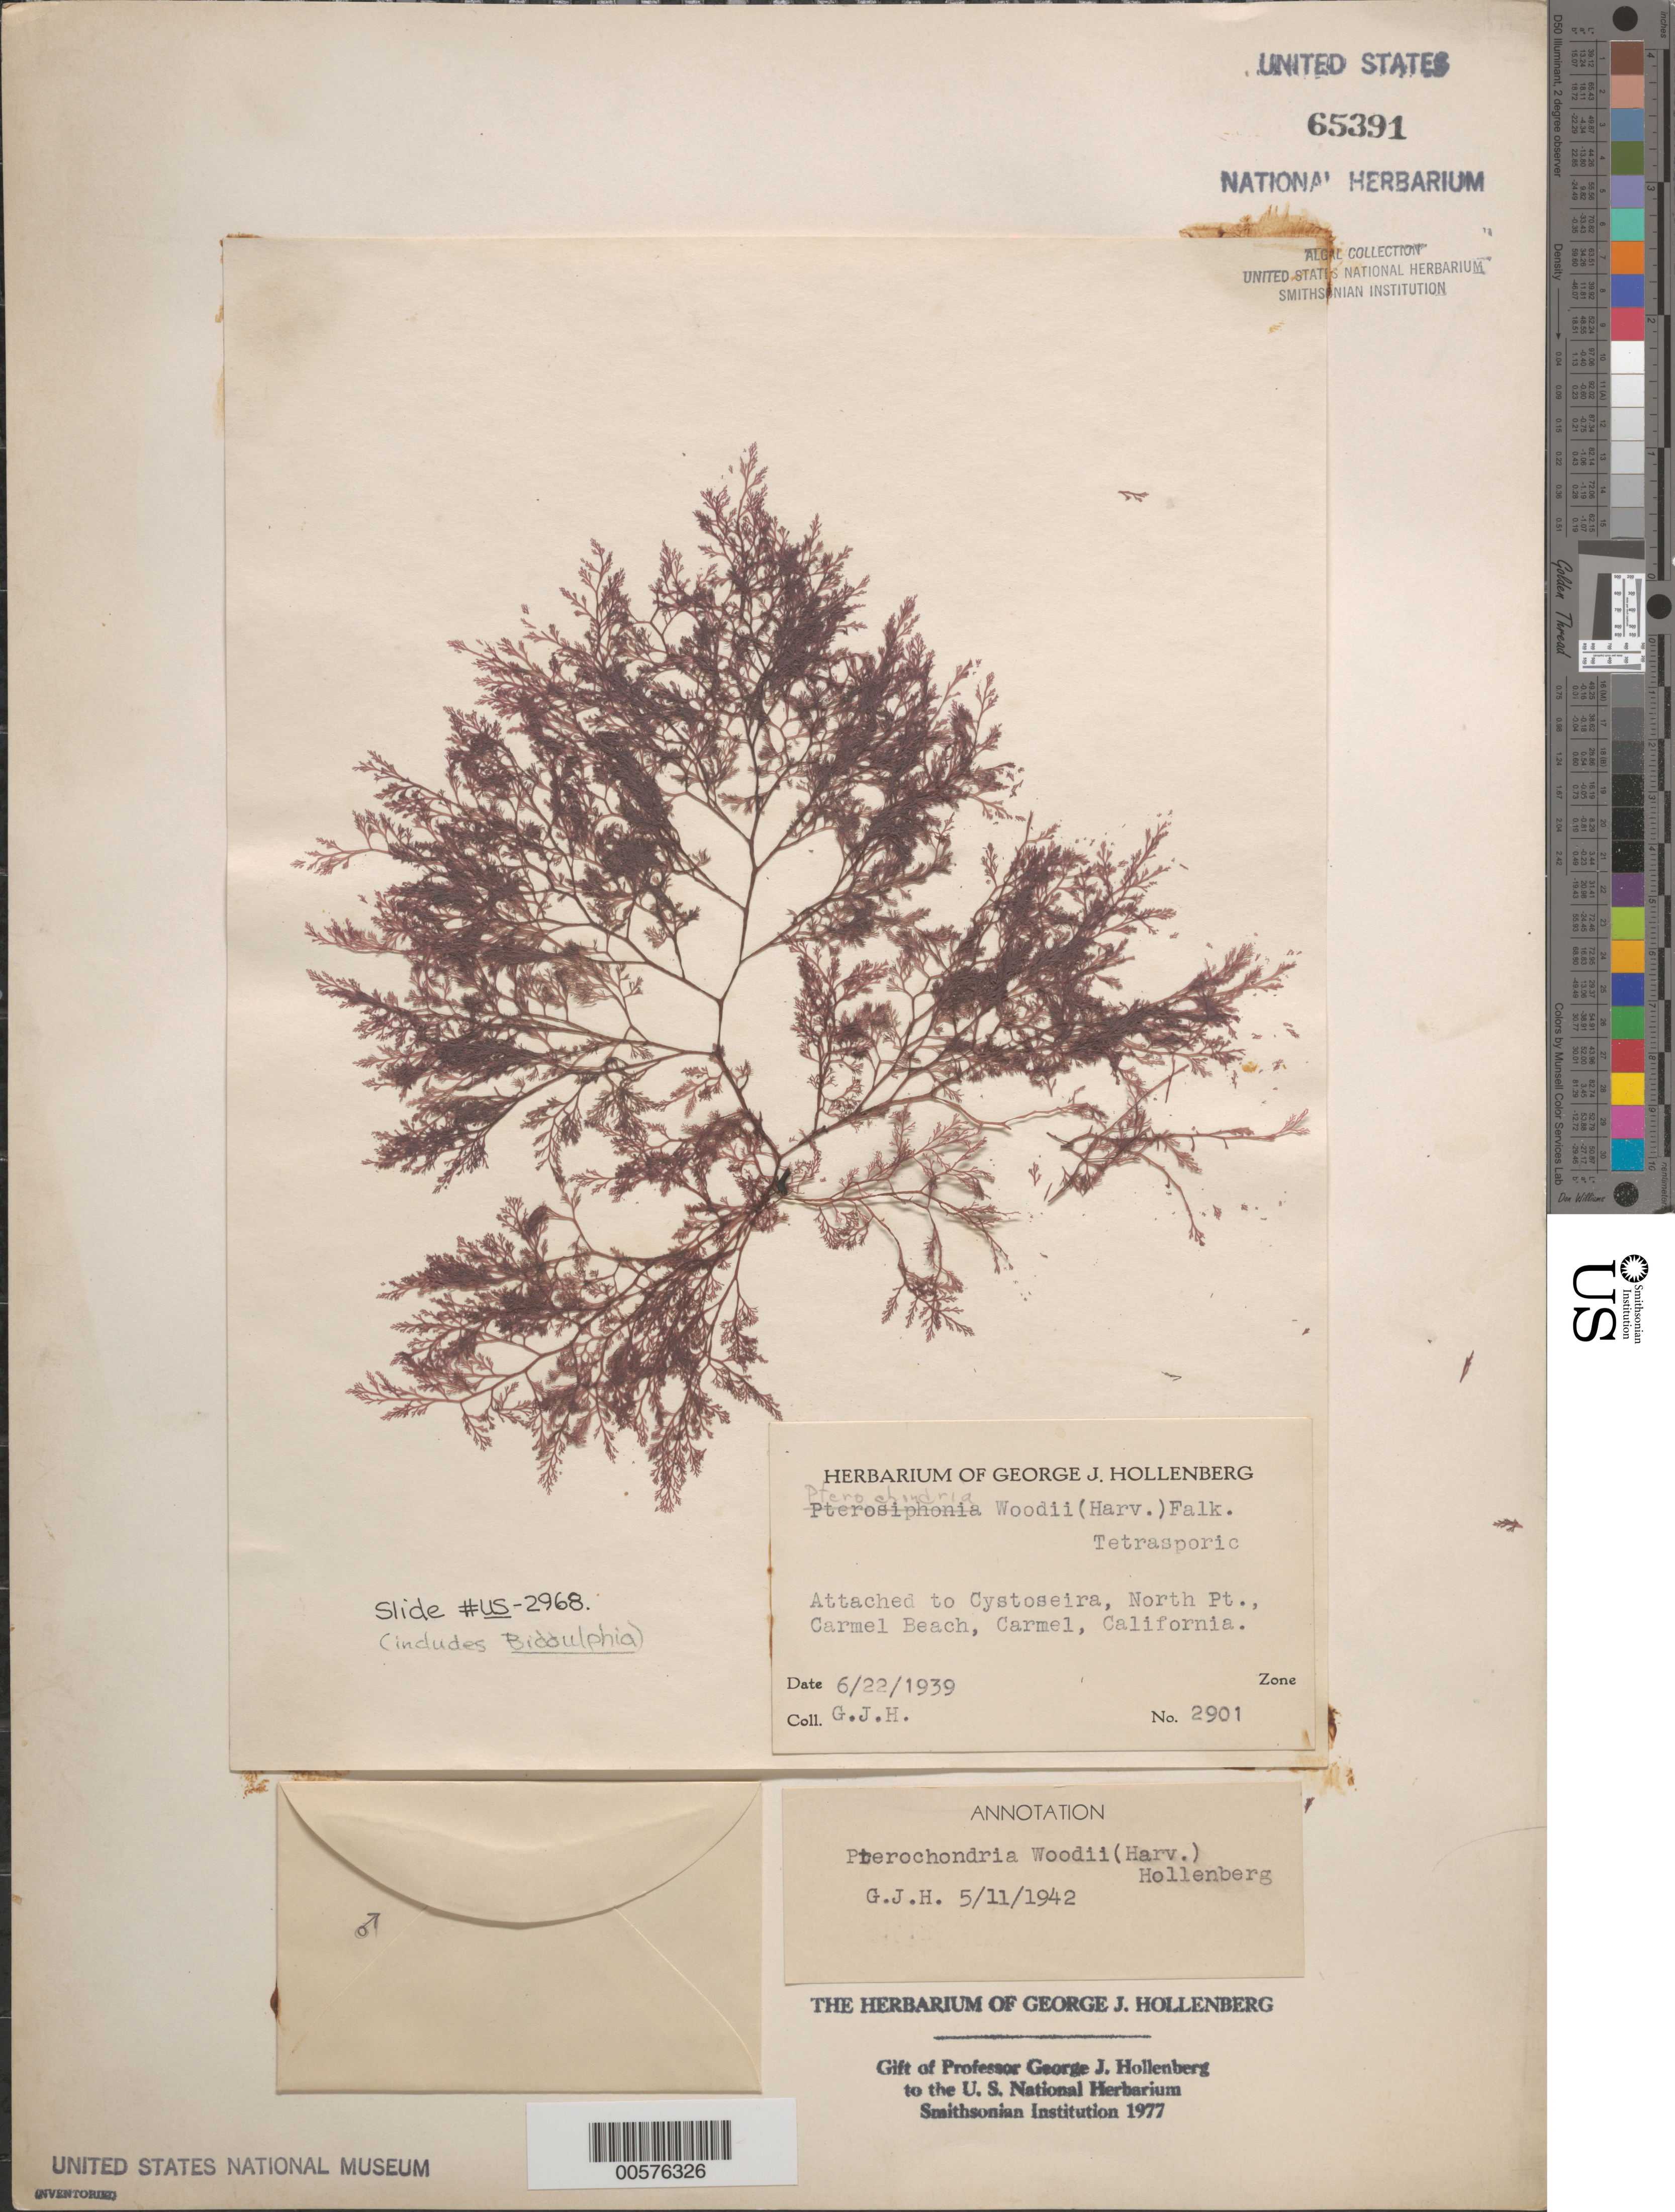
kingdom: Plantae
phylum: Rhodophyta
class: Florideophyceae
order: Ceramiales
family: Rhodomelaceae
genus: Pterochondria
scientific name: Pterochondria woodii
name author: (Harv.) Hollenb.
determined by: Hollenberg, George J.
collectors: G. Hollenberg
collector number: GJH 2901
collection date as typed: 22 Jun 1939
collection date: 1939-06-22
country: United States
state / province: California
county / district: Monterey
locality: North Point, Carmel Beach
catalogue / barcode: US 65391